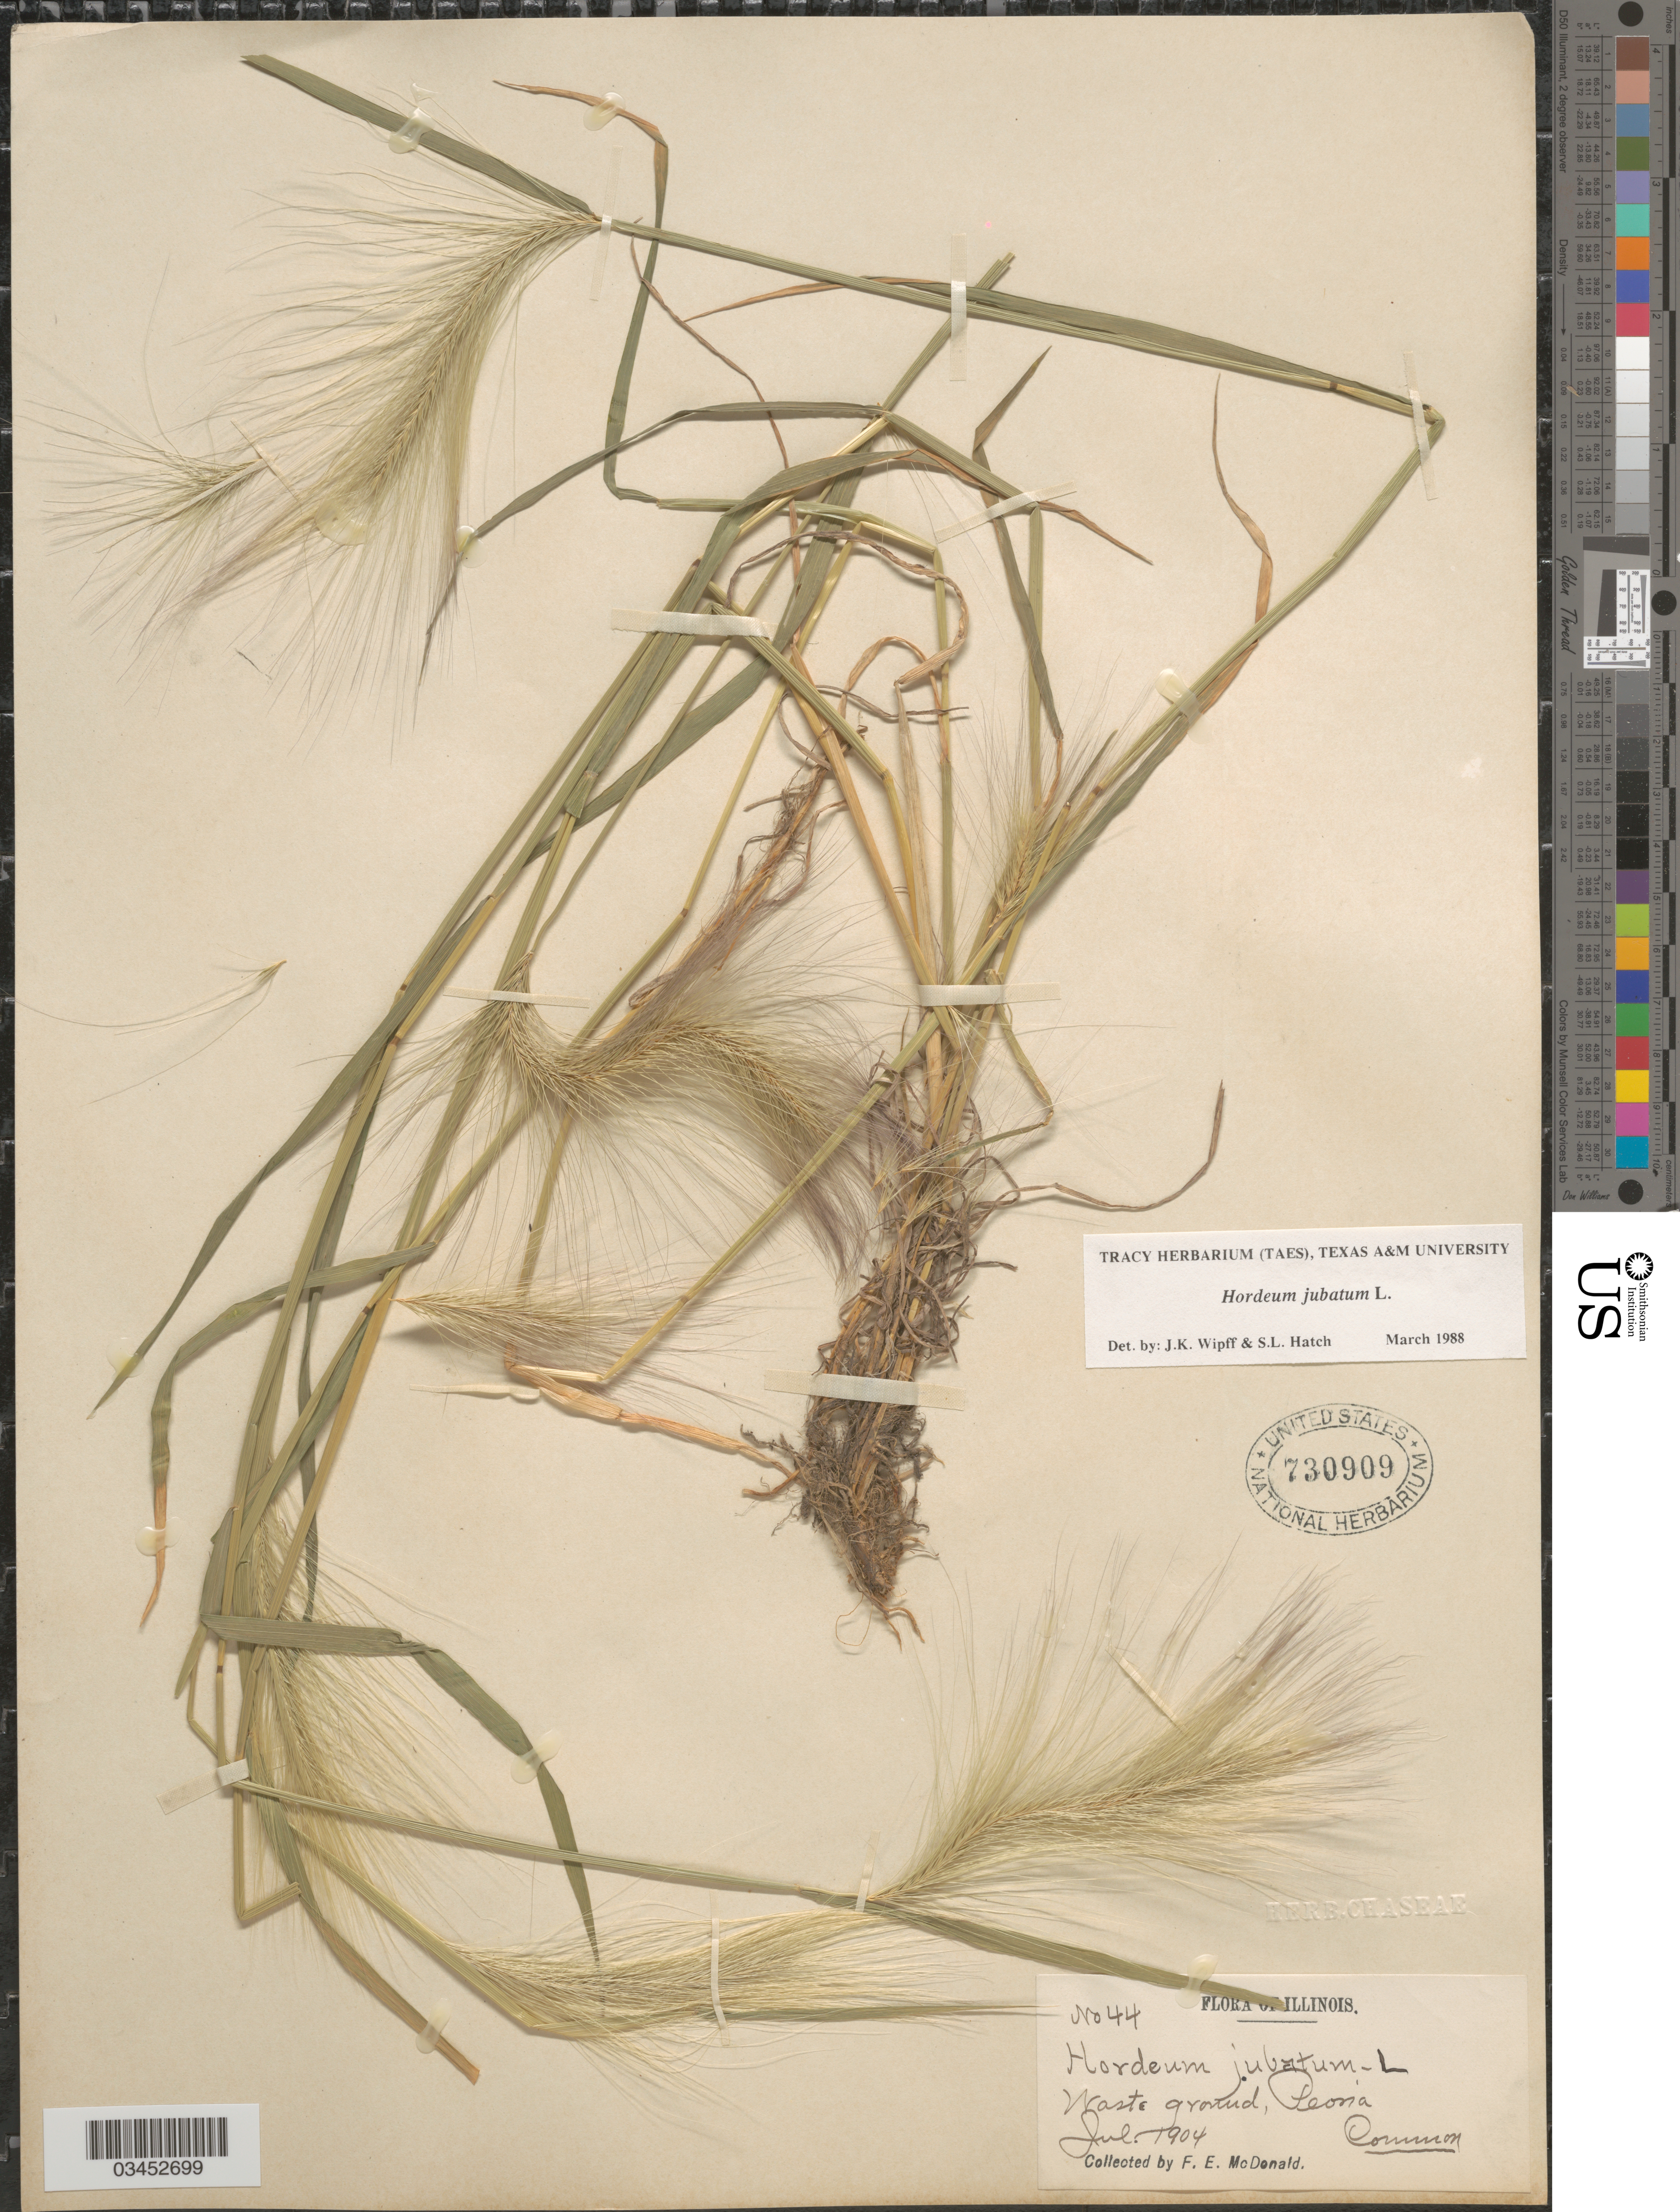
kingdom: Plantae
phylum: Tracheophyta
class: Liliopsida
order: Poales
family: Poaceae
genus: Hordeum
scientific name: Hordeum jubatum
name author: L.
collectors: F. E. McDonald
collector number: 44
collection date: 1904-07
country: United States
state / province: Illinois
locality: Waste ground, Peoria.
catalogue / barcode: US 730909